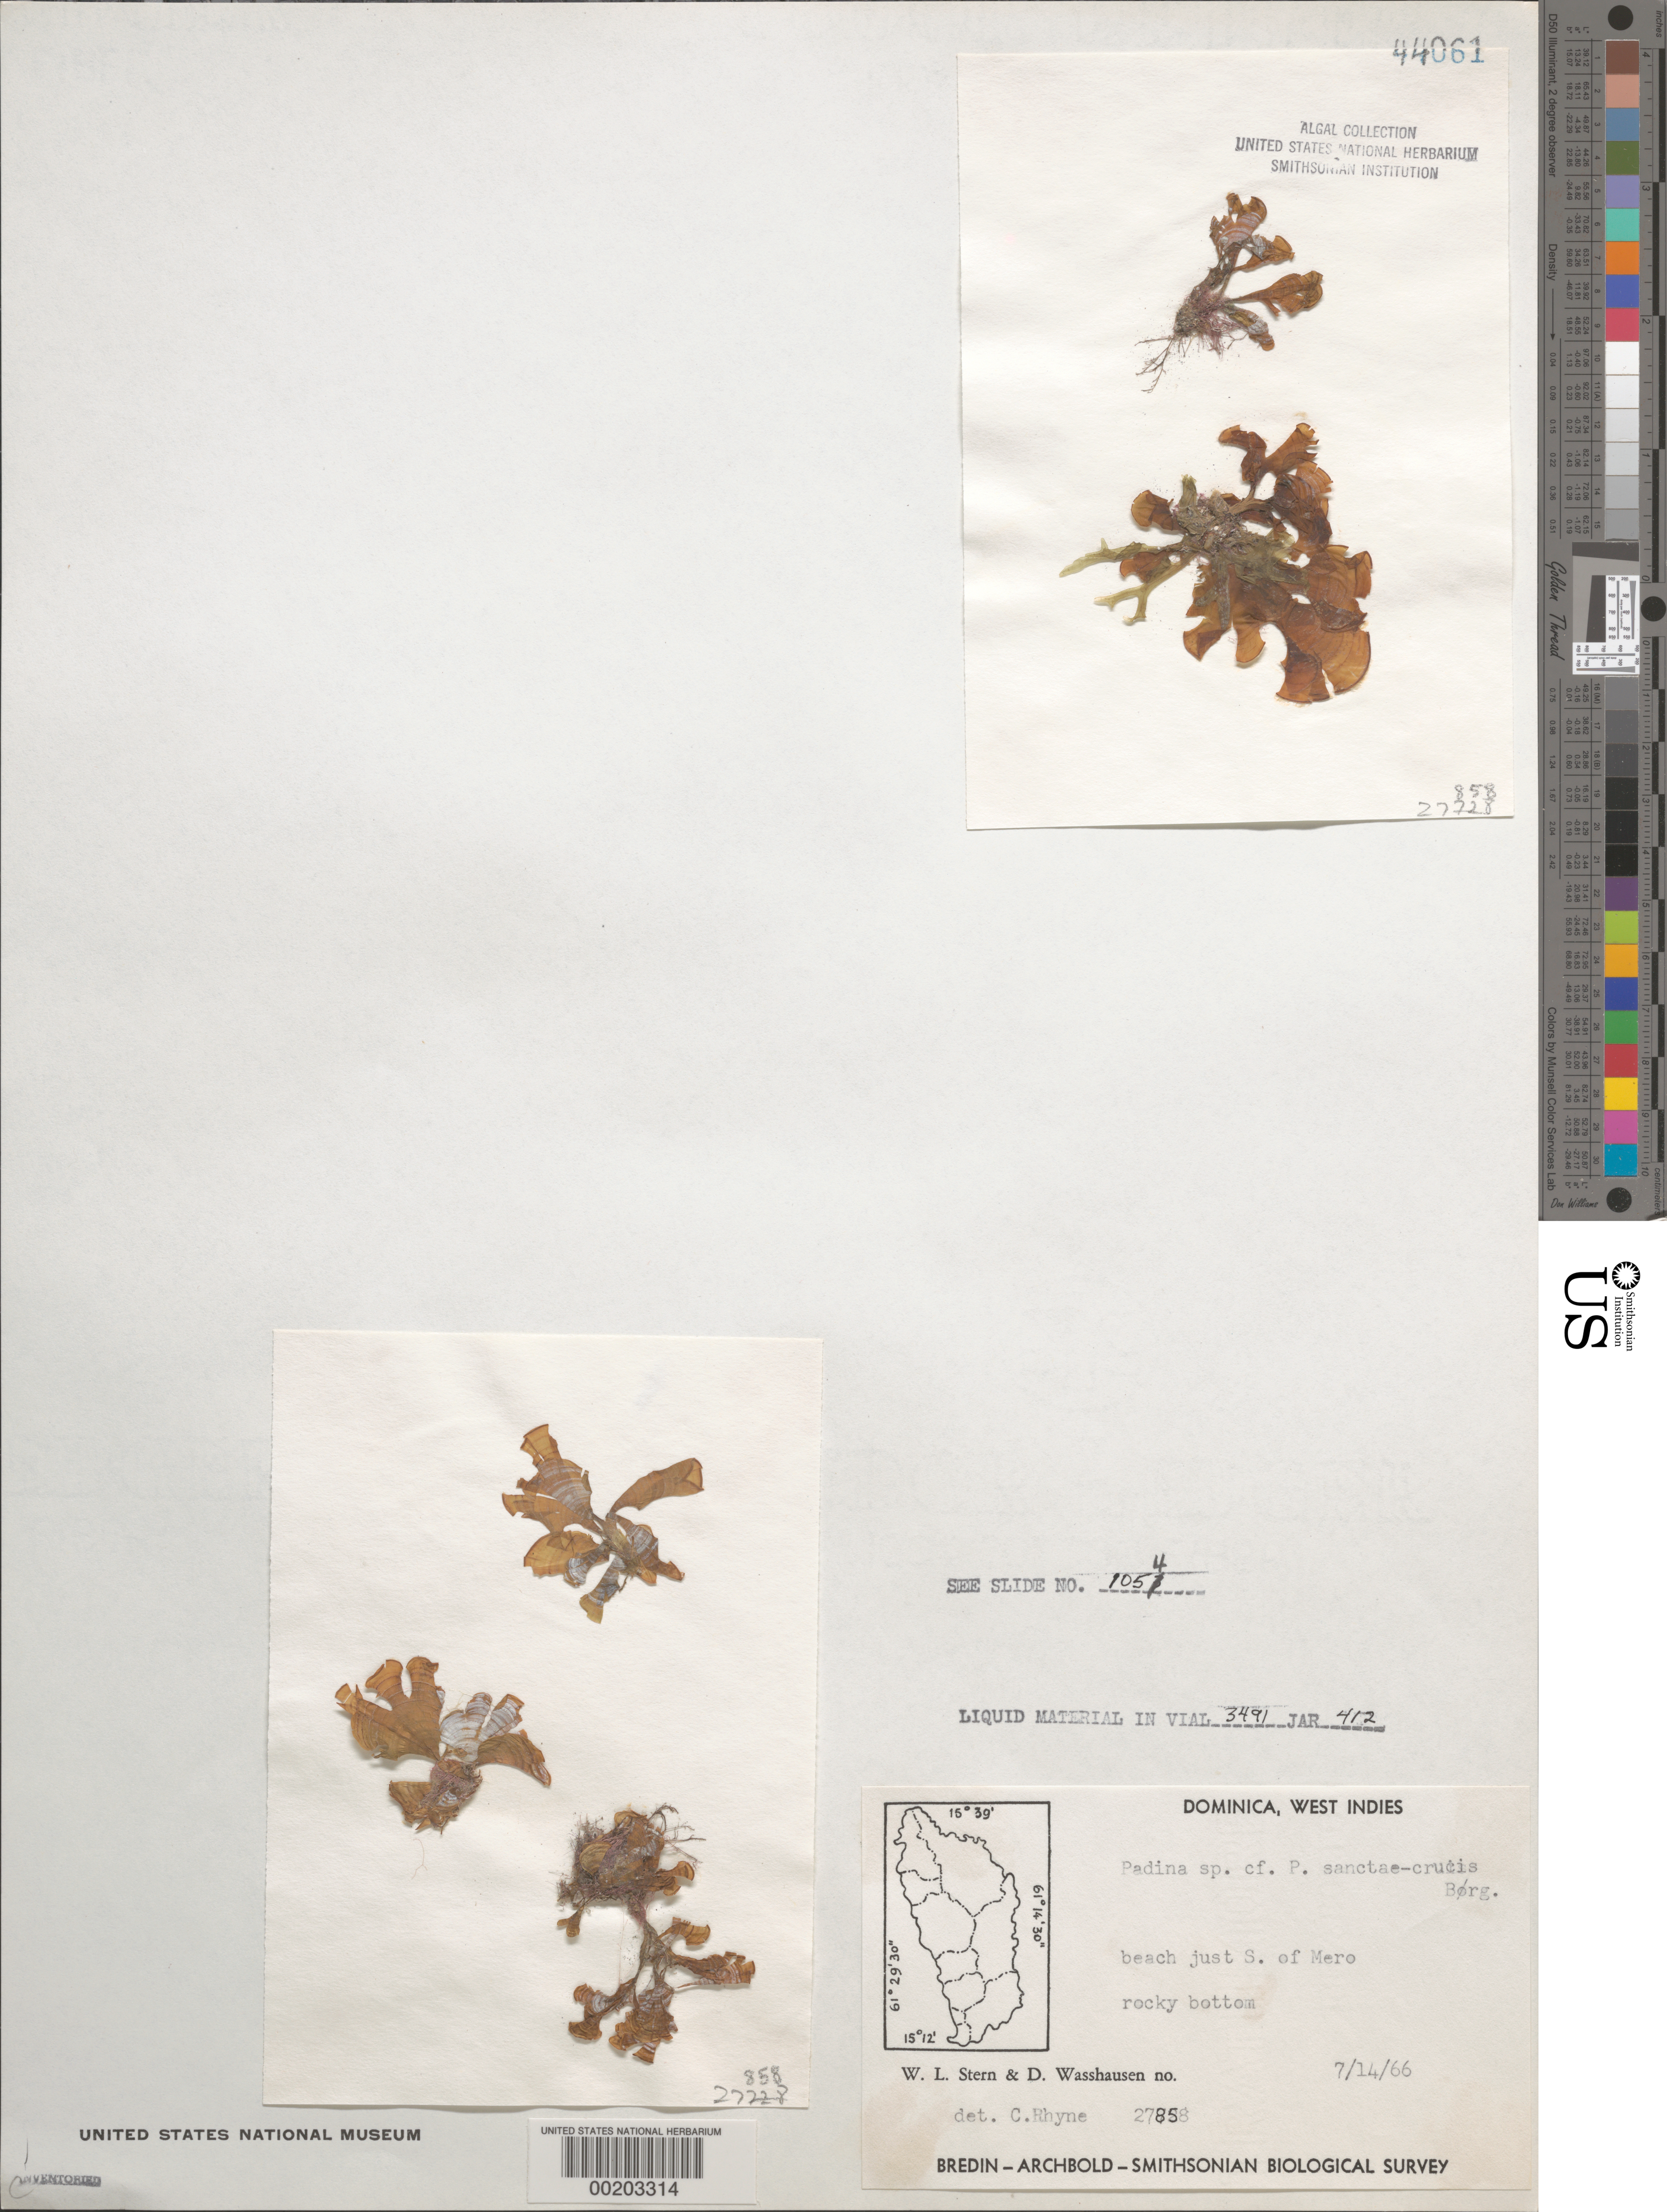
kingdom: Chromista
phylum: Ochrophyta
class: Phaeophyceae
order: Dictyotales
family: Dictyotaceae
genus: Padina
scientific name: Padina sanctae-crucis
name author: Børgesen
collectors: W. L. Stern & D. C. Wasshausen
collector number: EYD 27858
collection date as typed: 14 Jul 1966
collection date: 1966-07-14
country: Dominica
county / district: St. Joseph's Parish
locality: Beach just south of Mero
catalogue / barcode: US 44061